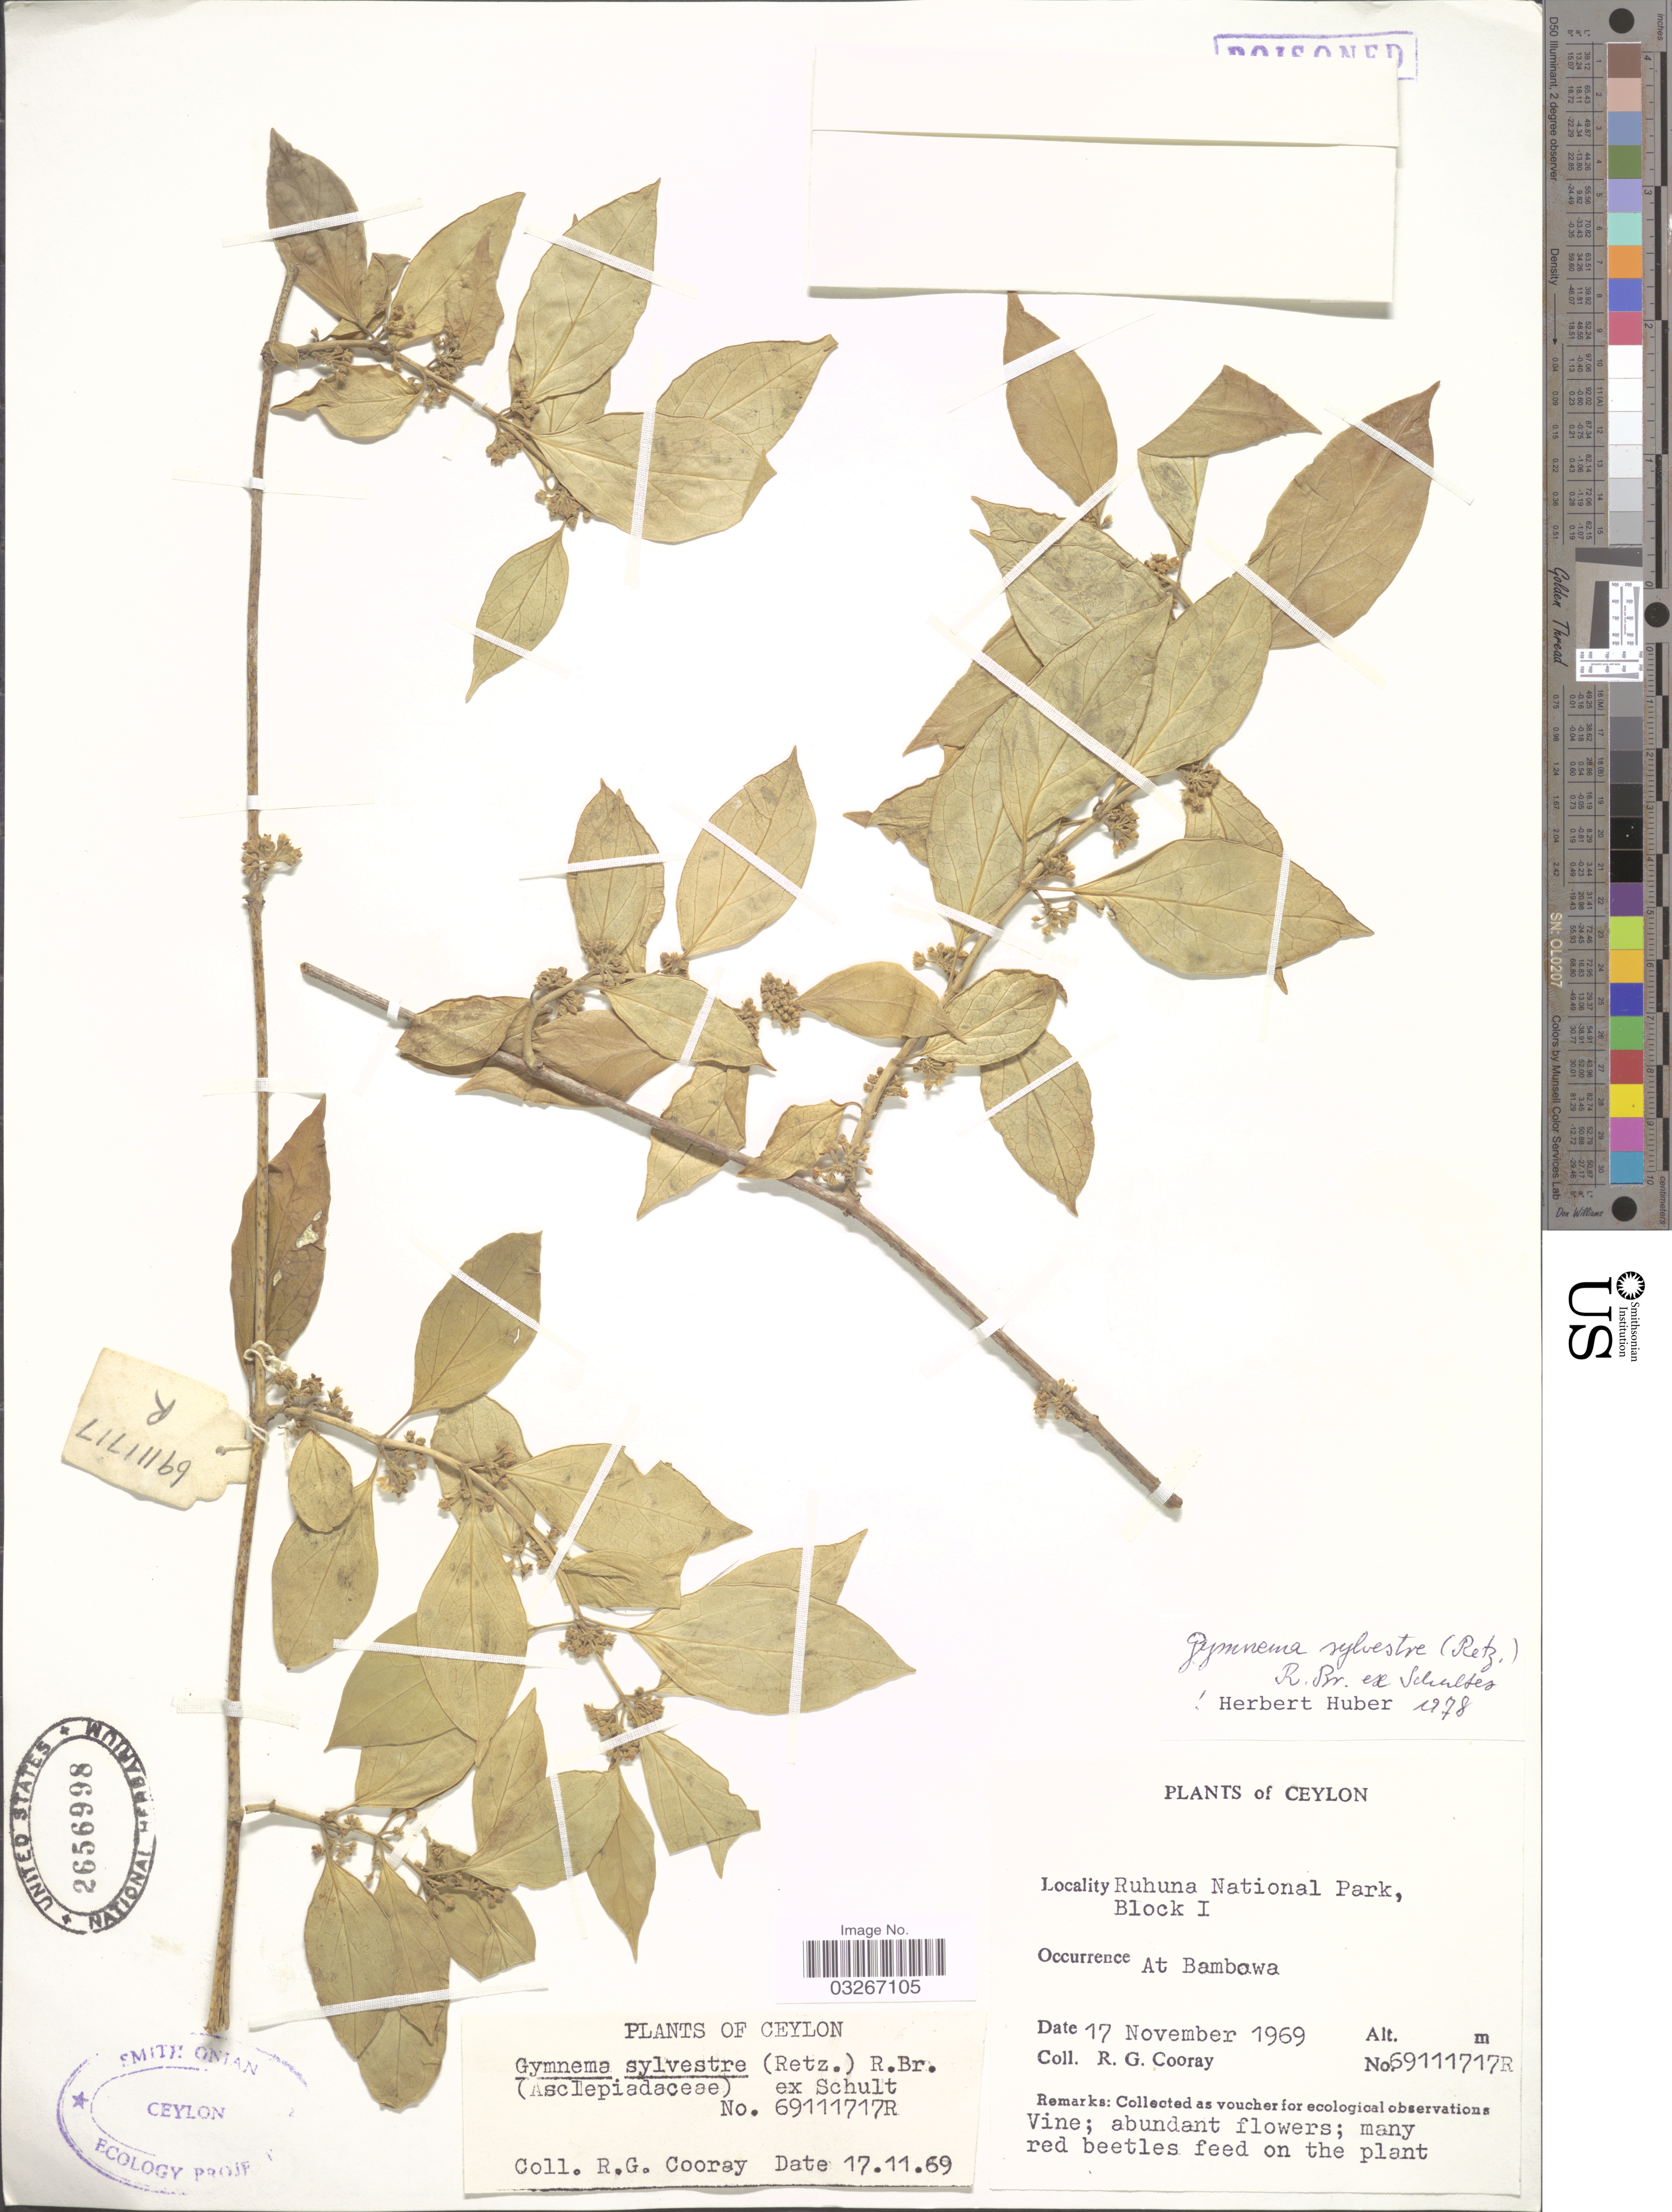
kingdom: Plantae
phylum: Tracheophyta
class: Magnoliopsida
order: Gentianales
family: Apocynaceae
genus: Gymnema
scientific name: Gymnema sylvestre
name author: (Retz.) R. Br. ex Schult. in Roem. & Schult.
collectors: R. Cooray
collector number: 69111717R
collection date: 1969-11-17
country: Sri Lanka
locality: Ruhuna National Park, Block 1. At Bambowa.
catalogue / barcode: US 2656998